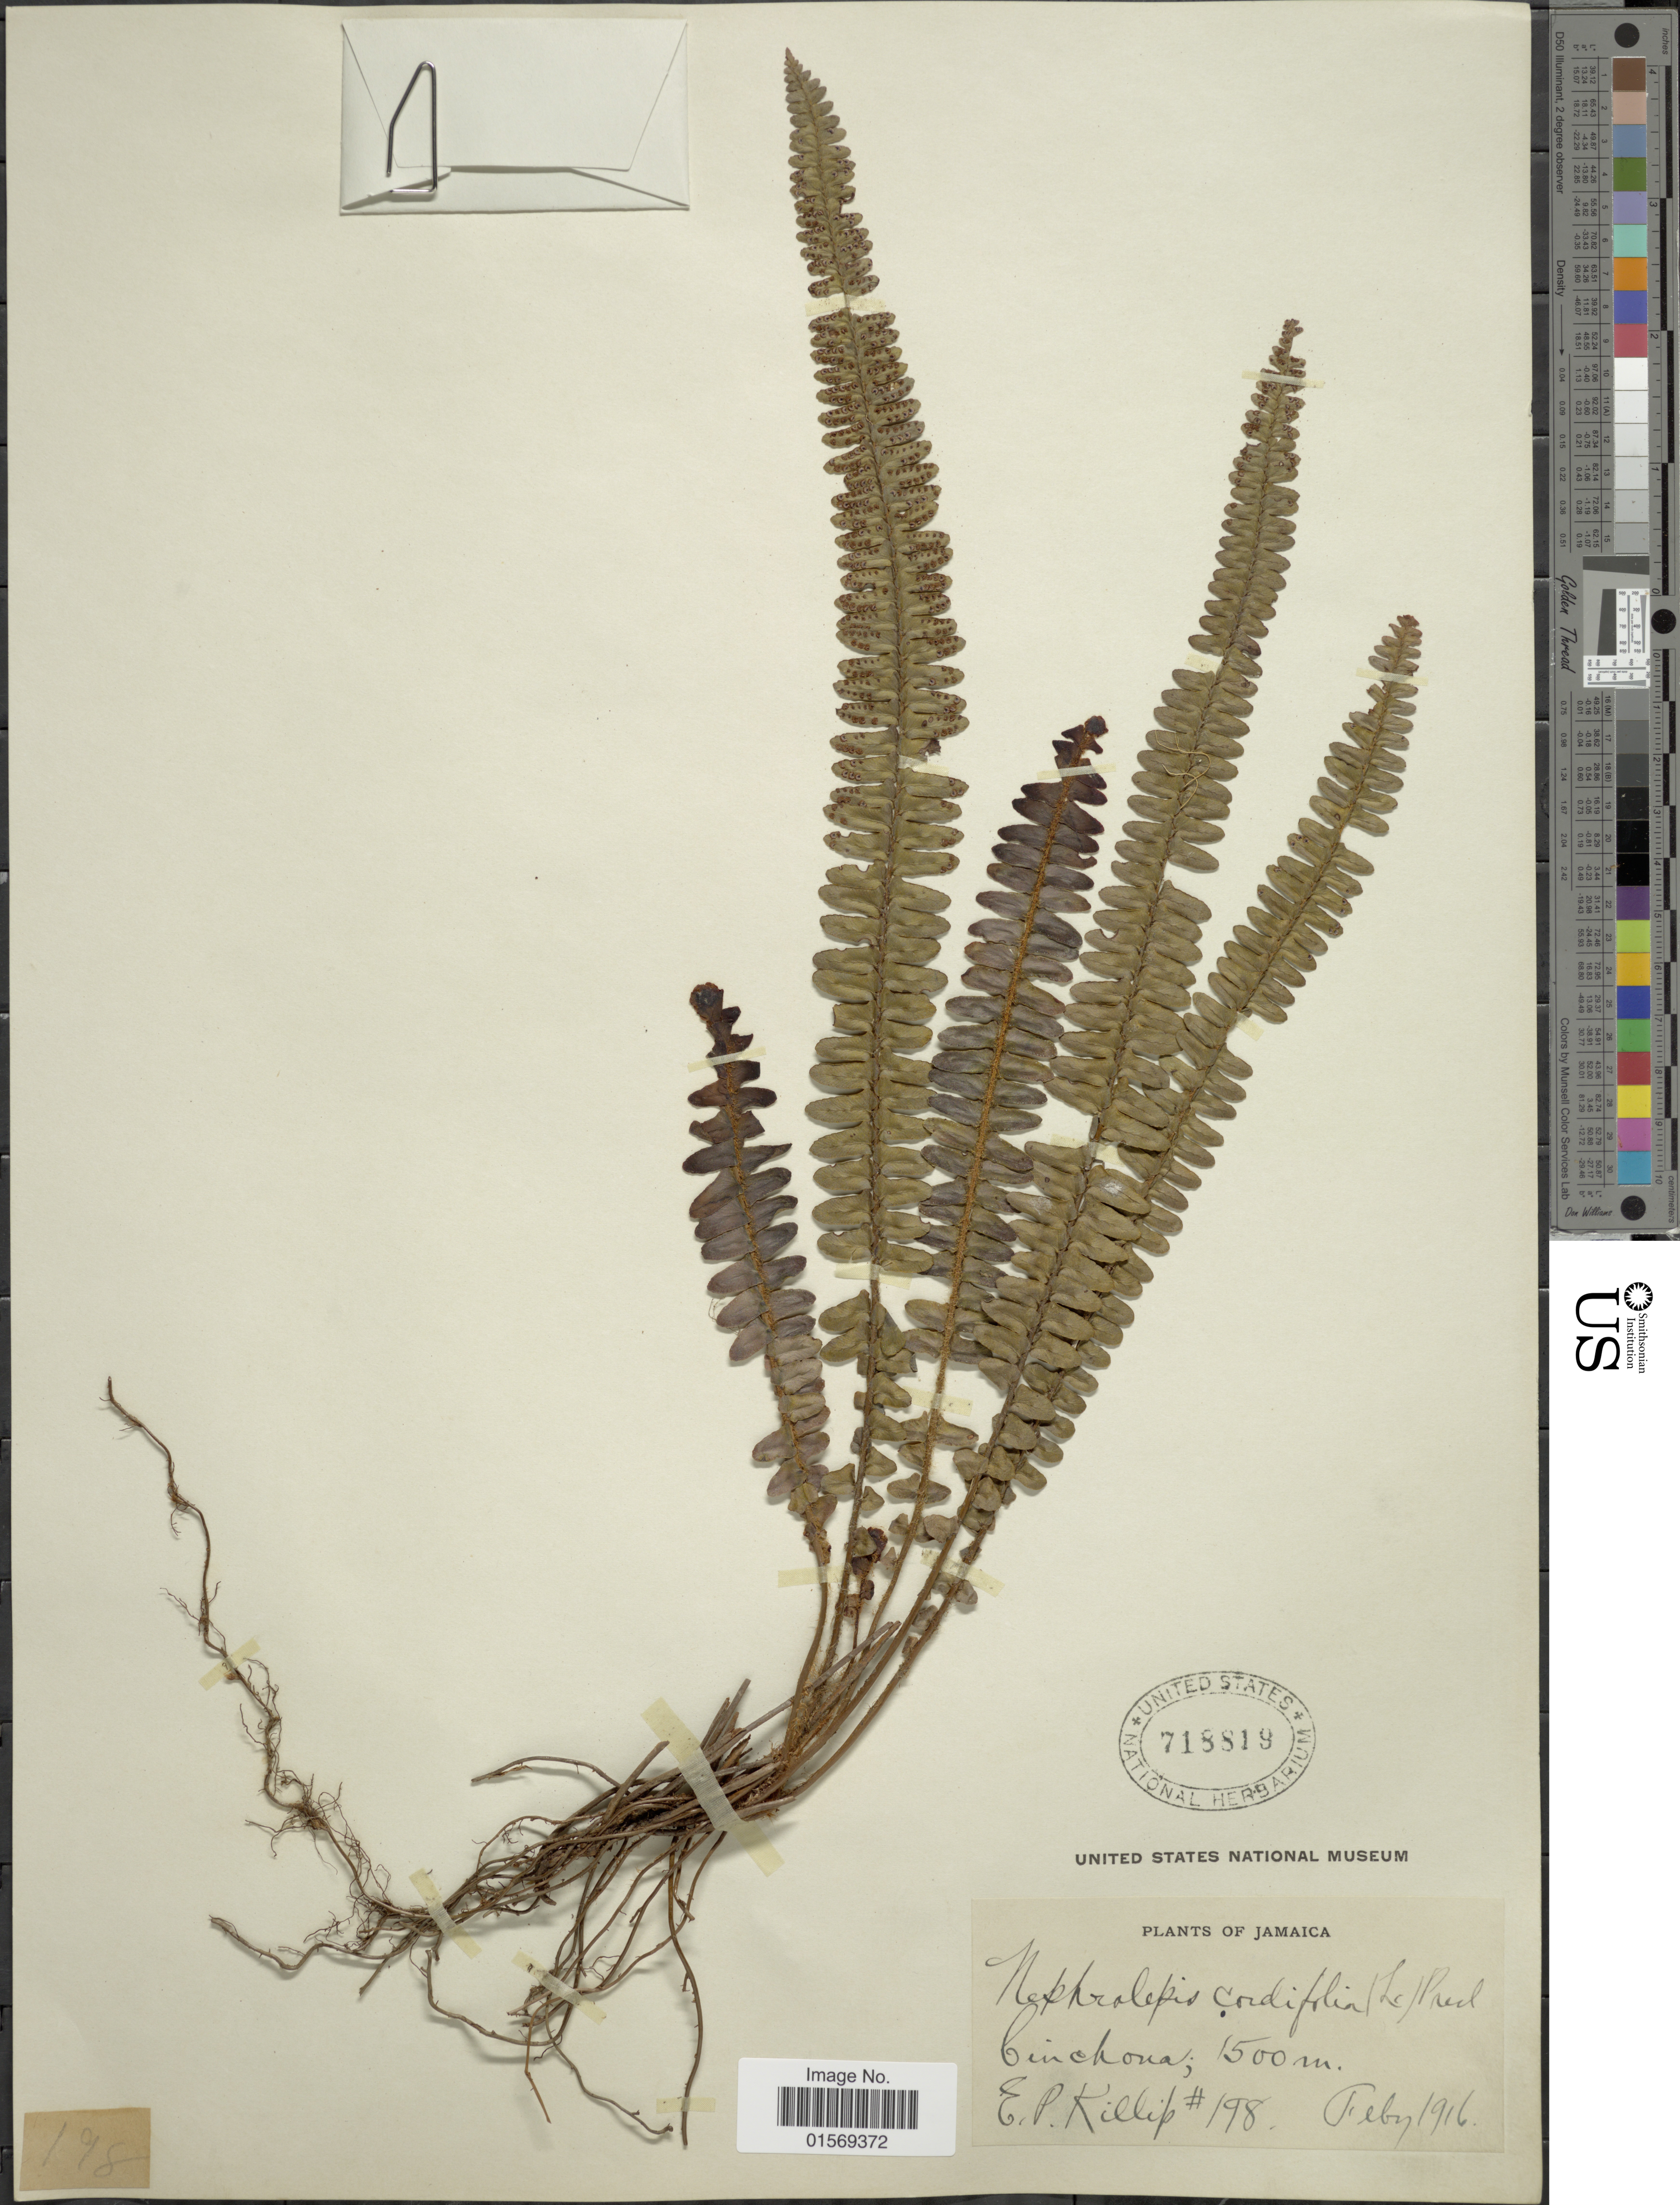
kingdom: Plantae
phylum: Tracheophyta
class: Polypodiopsida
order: Polypodiales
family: Nephrolepidaceae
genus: Nephrolepis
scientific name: Nephrolepis cordifolia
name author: (L.) C. Presl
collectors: E. P. Killip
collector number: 198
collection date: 1916-02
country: Jamaica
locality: Jamaica, Chichoua.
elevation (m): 1500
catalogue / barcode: US 718819